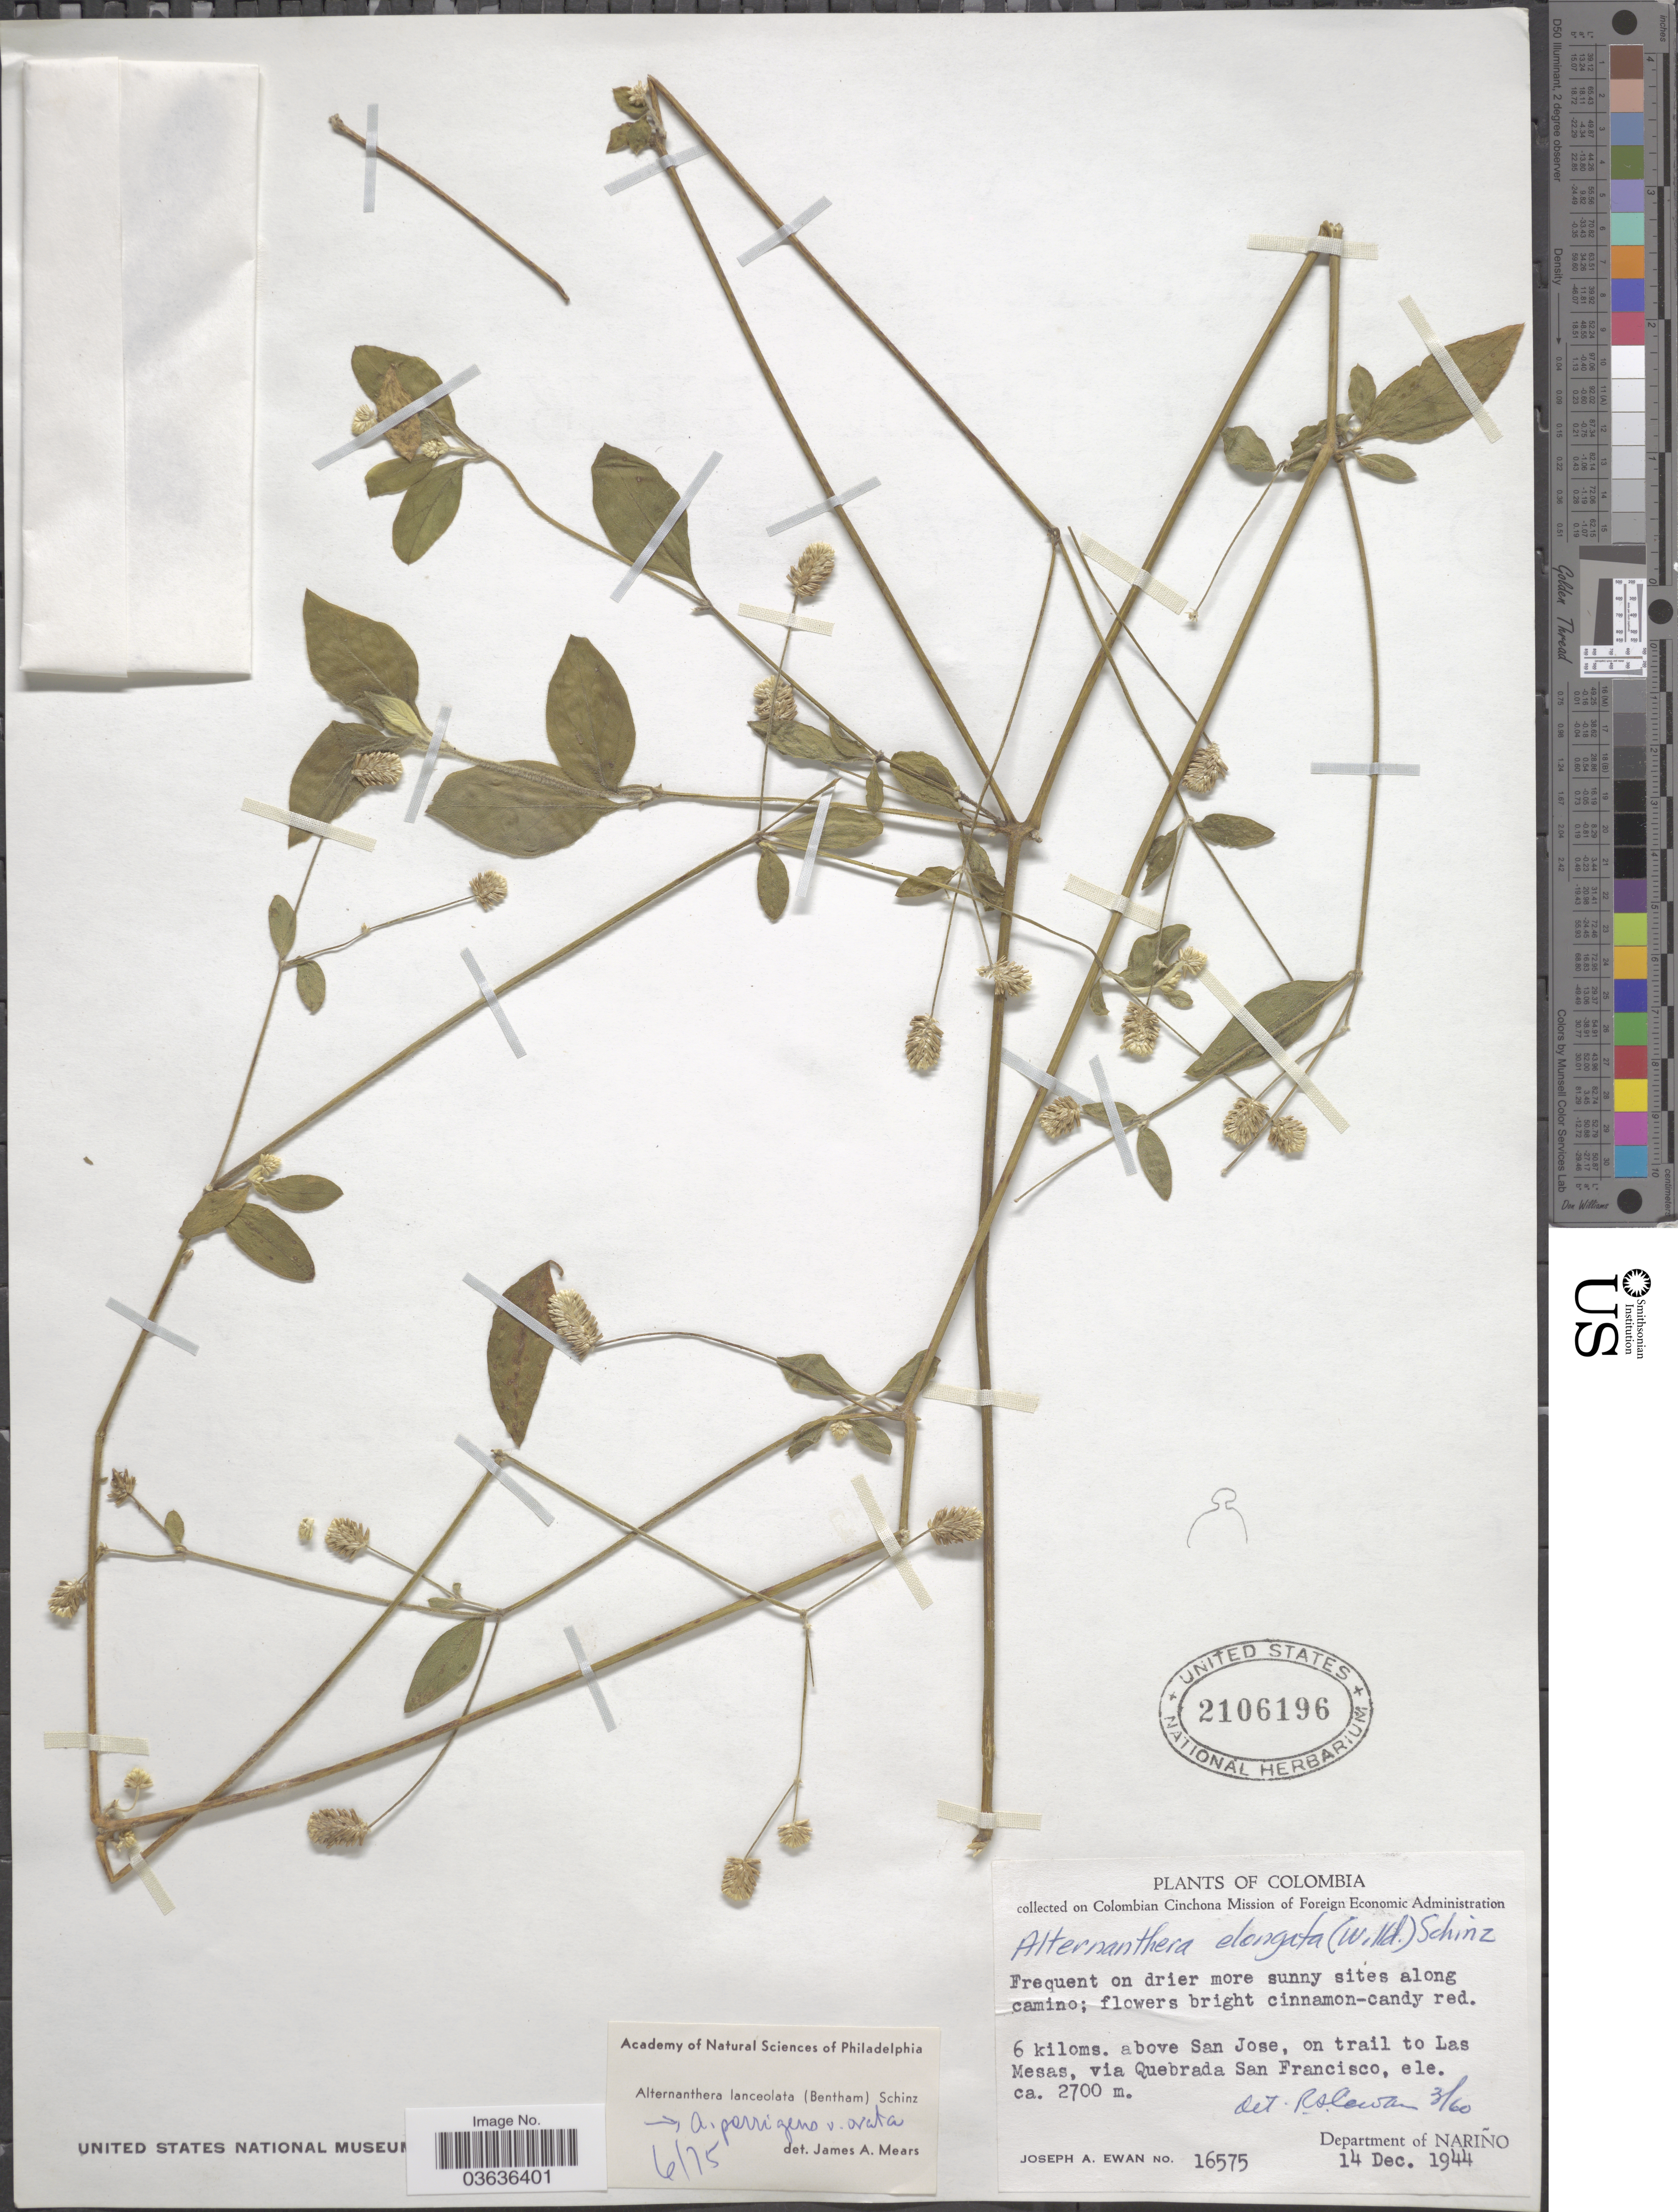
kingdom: Plantae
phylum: Tracheophyta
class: Magnoliopsida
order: Caryophyllales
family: Amaranthaceae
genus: Alternanthera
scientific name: Alternanthera lanceolata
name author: (Benth.) Schinz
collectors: J. A. Ewan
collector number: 16575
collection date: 1944-12-14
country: Colombia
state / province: Nariño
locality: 6 kiloms. above San Jose, on trail to Las Mesas, via Quebrada San Francisco, Department of Nariño.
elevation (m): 2700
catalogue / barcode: US 2106196